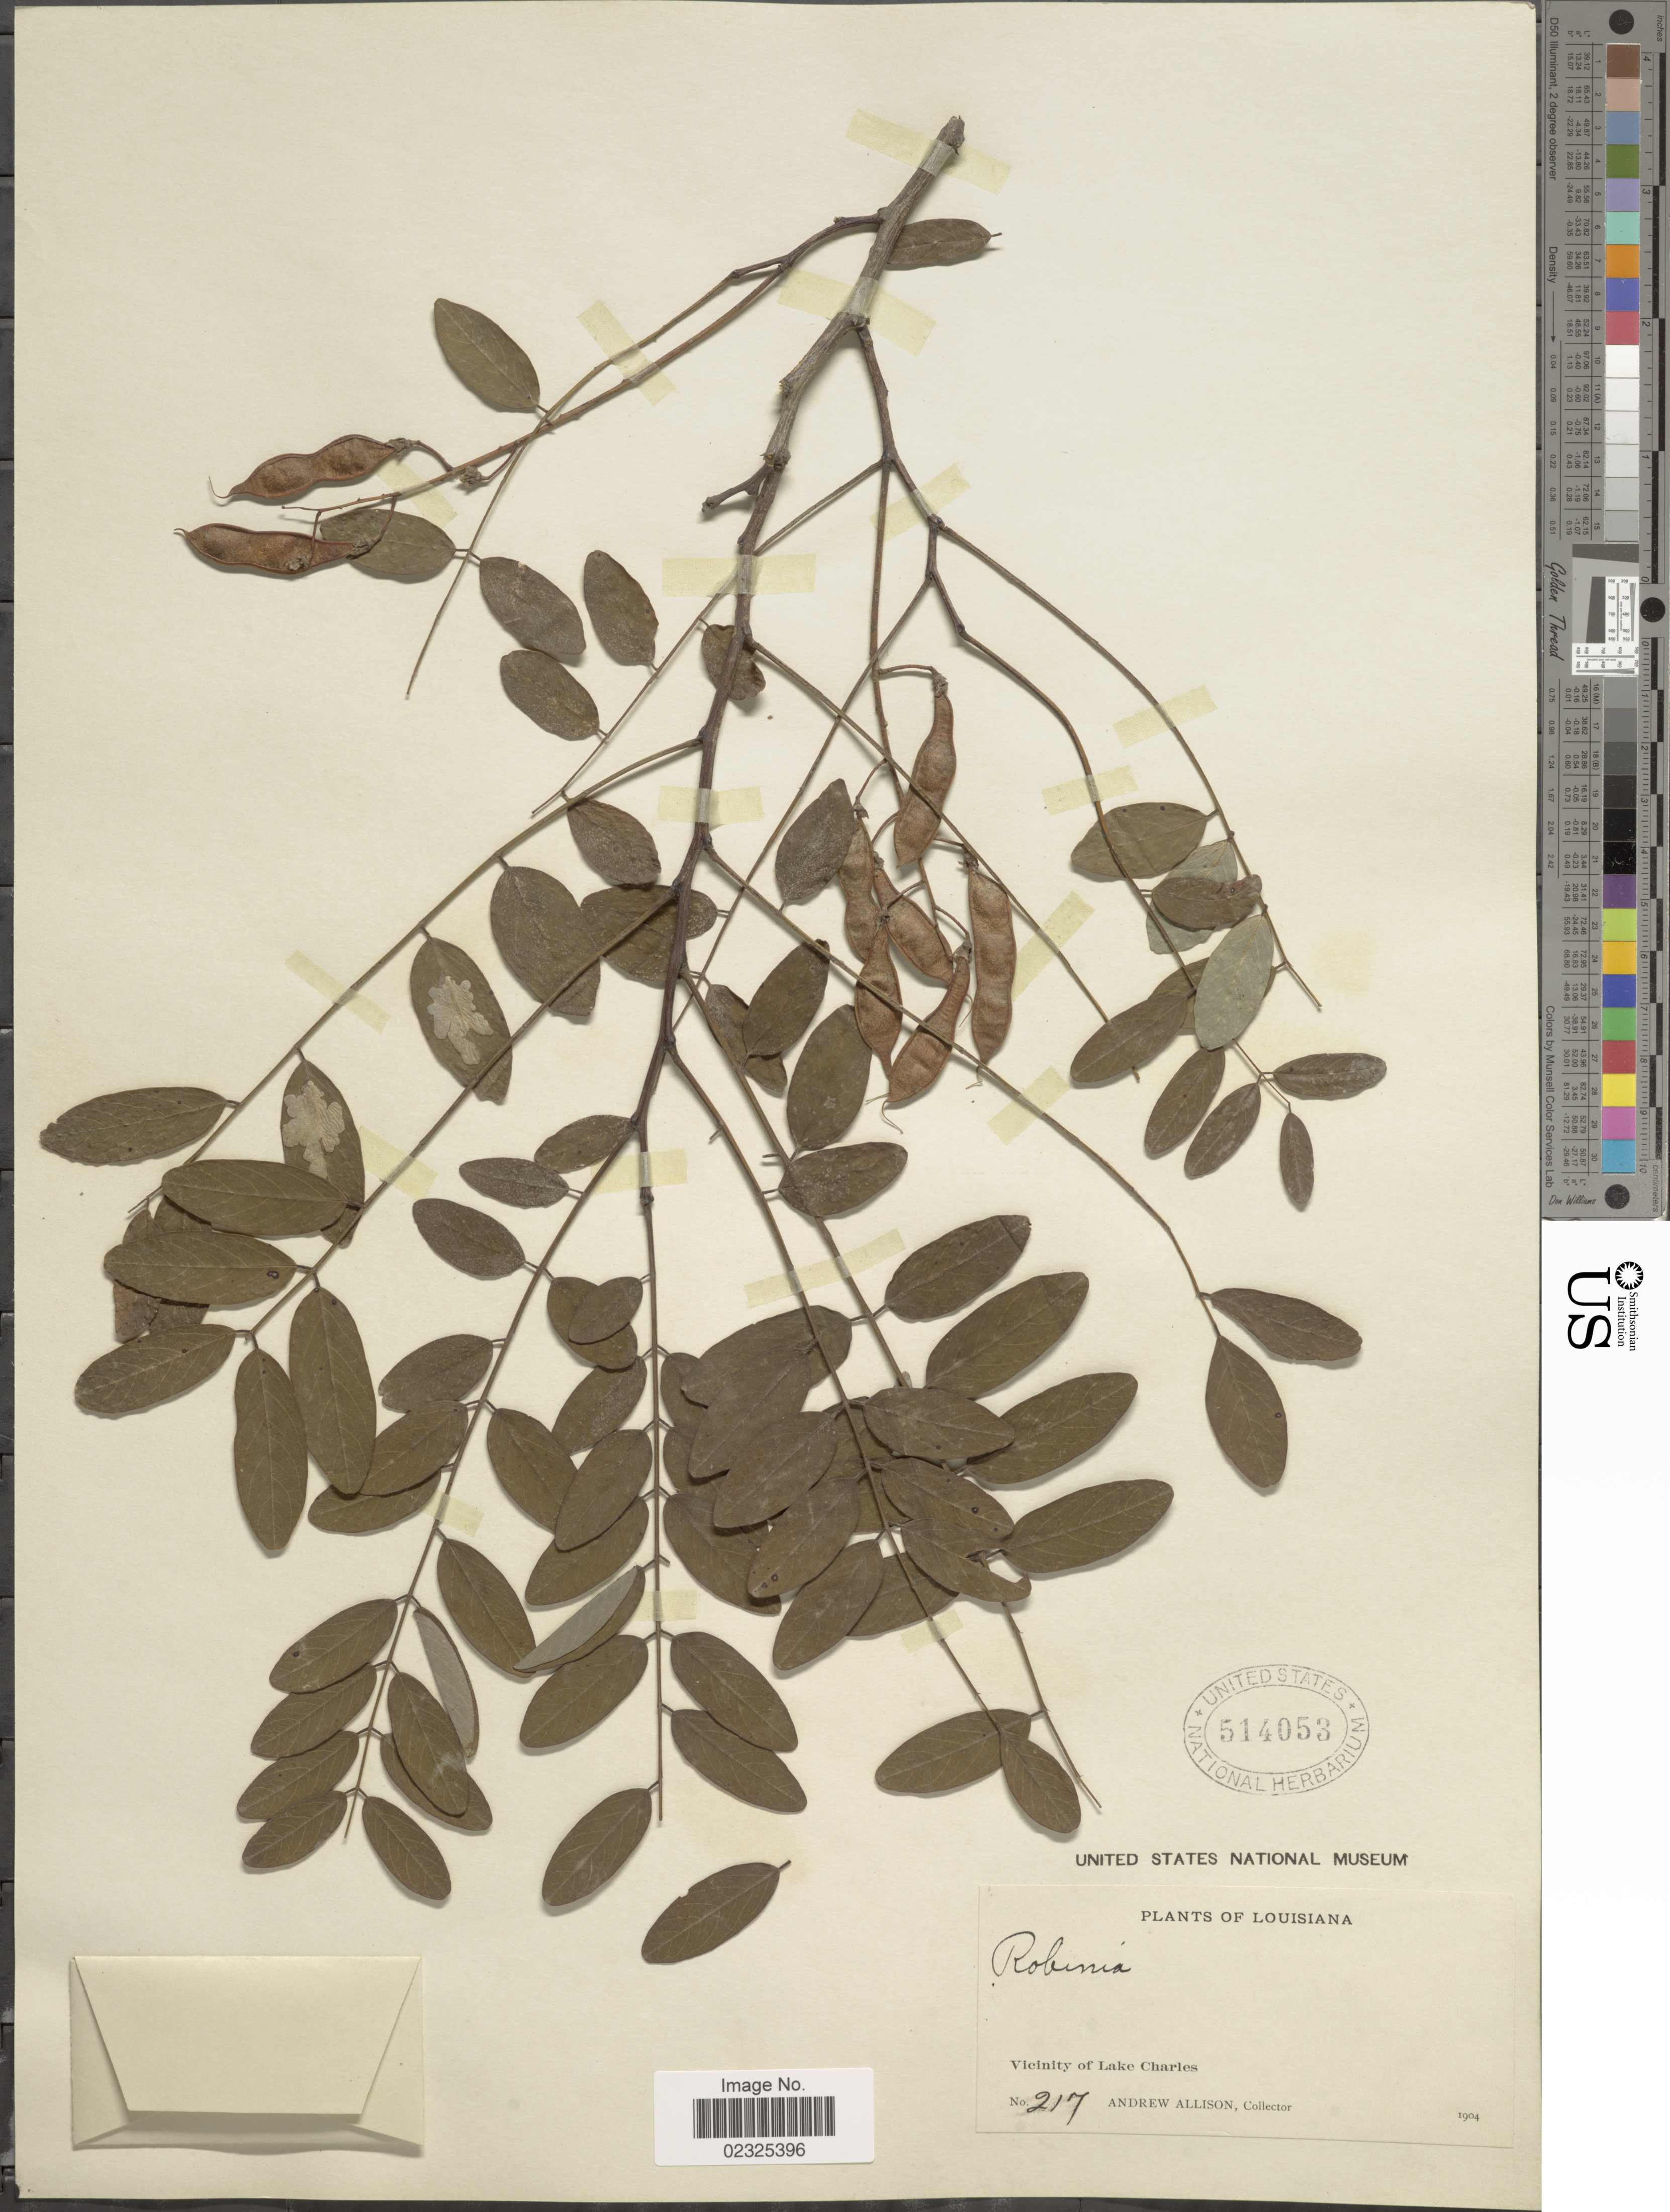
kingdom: Plantae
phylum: Tracheophyta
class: Magnoliopsida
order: Fabales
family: Fabaceae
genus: Robinia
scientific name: Robinia pseudoacacia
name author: L.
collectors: A. Allison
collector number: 217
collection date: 1904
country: United States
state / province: Louisiana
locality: Vicinity of Lake Charles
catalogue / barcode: US 514053